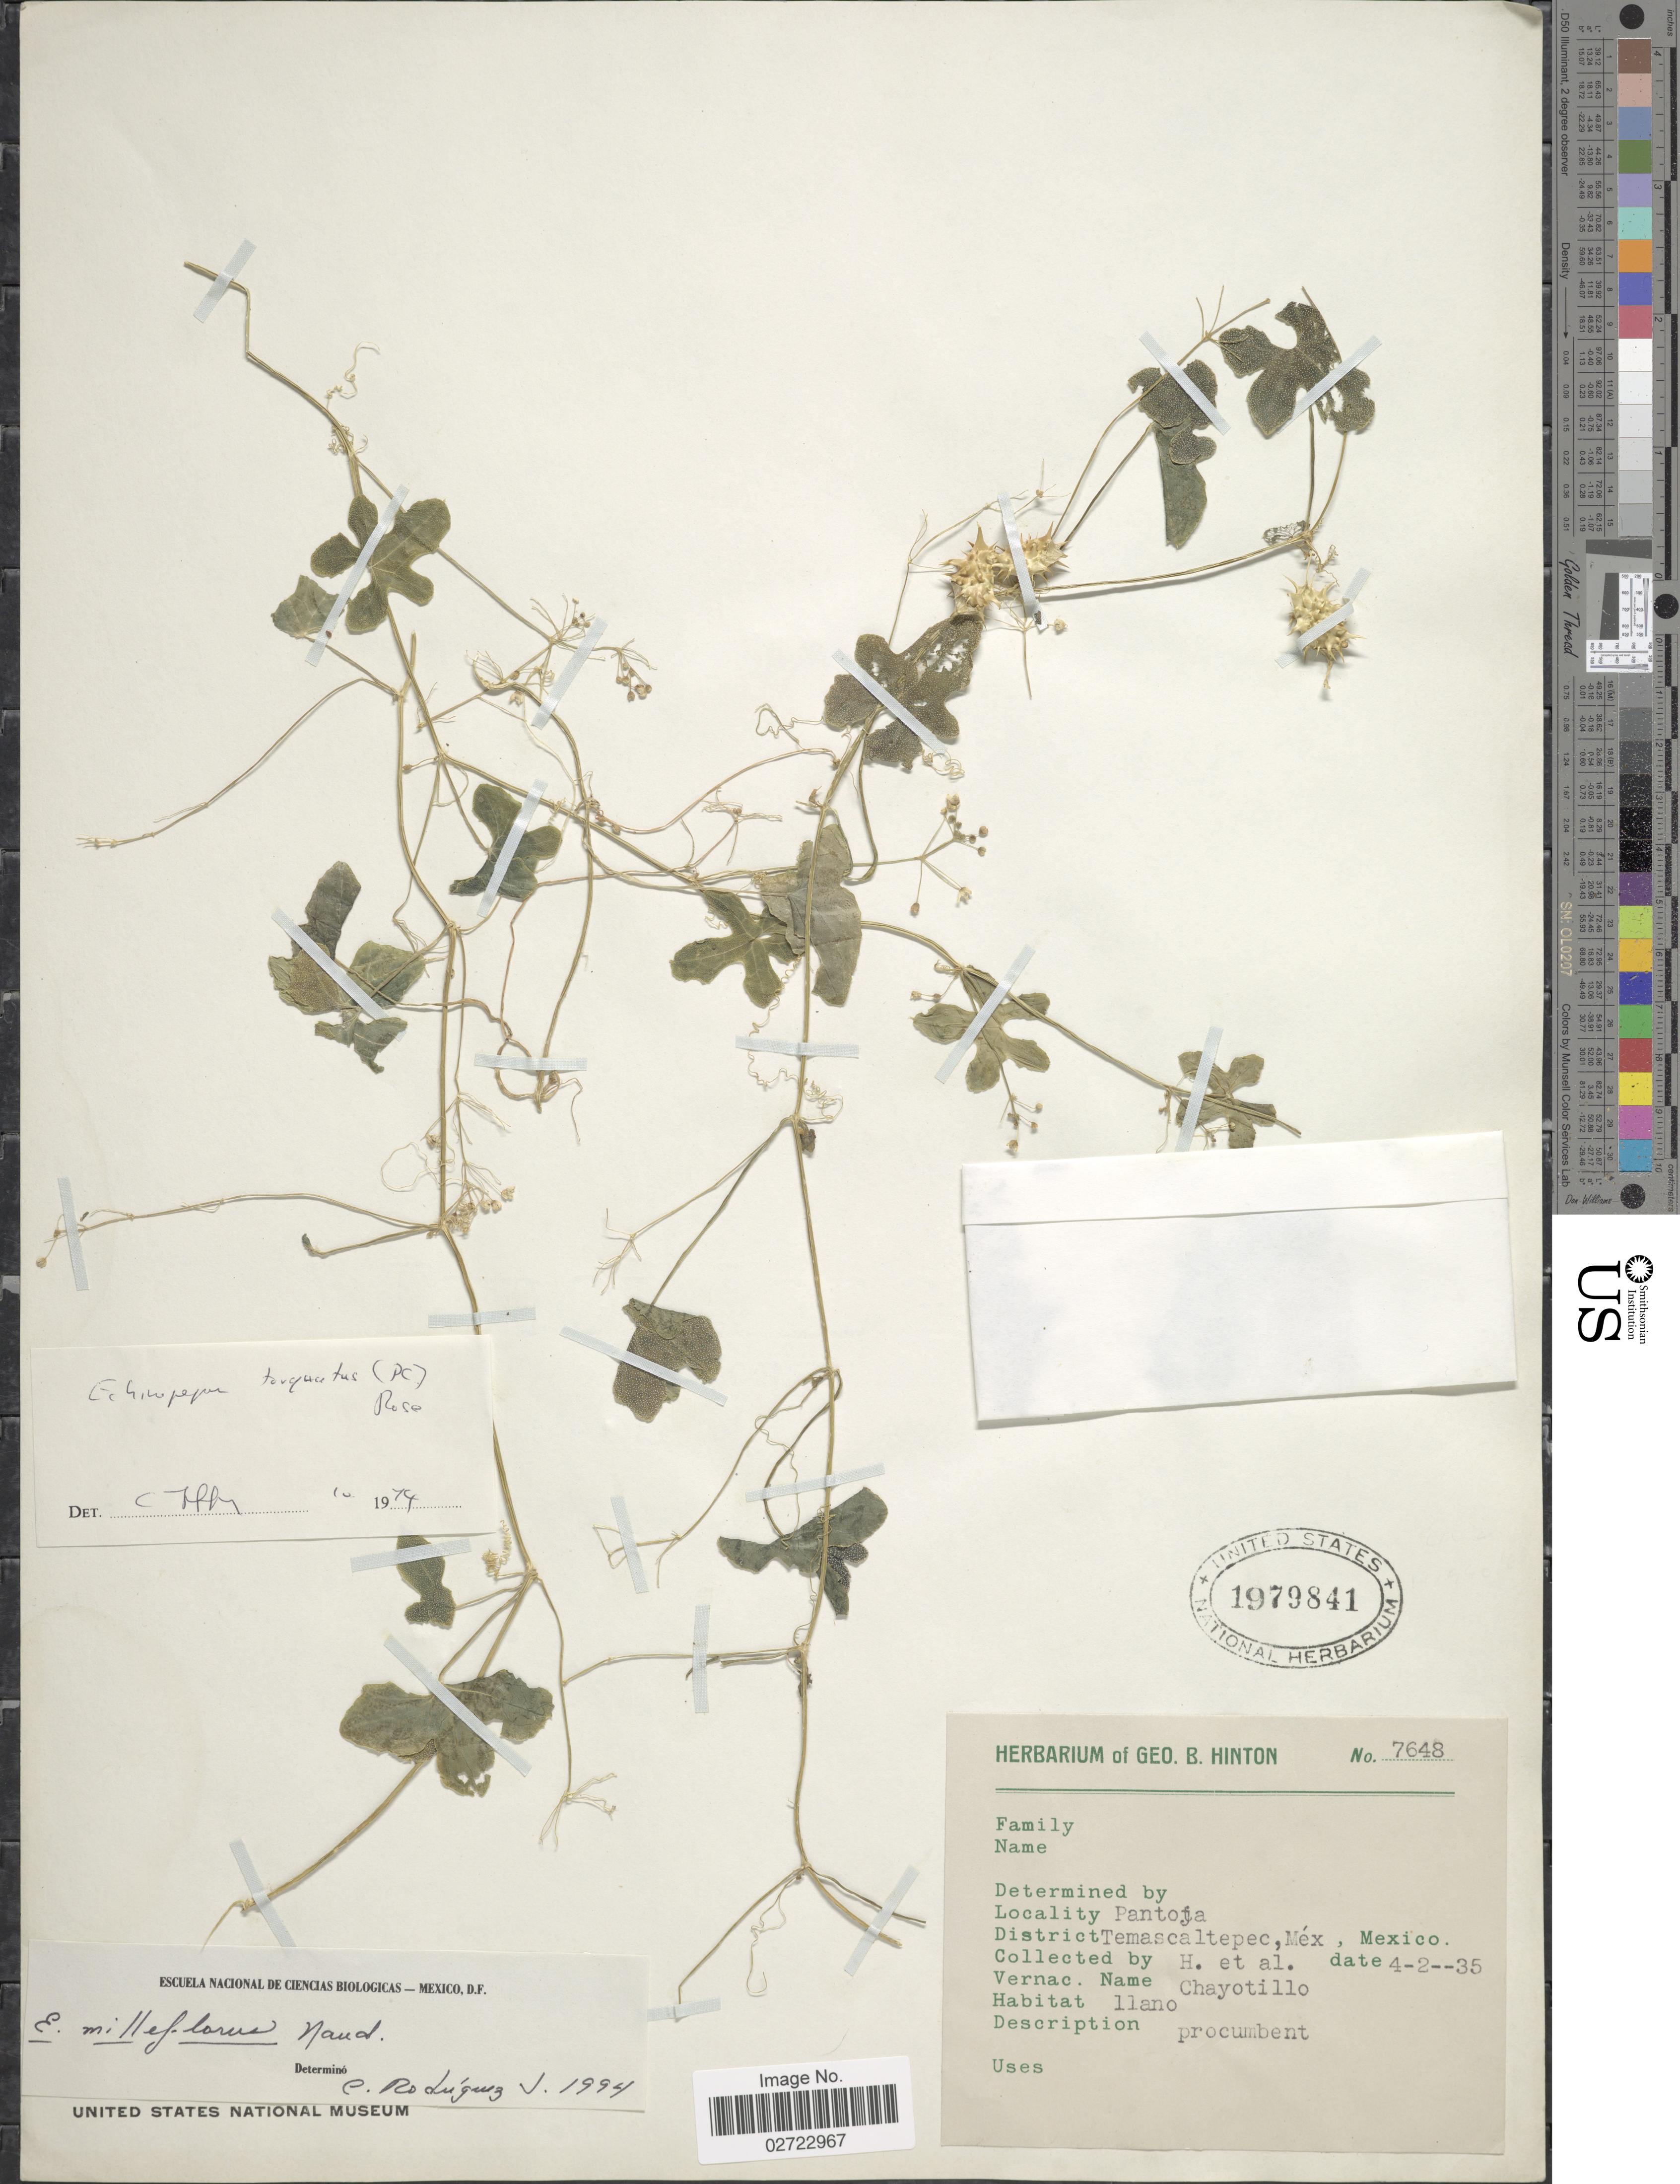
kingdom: Plantae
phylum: Tracheophyta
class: Magnoliopsida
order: Cucurbitales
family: Cucurbitaceae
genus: Echinopepon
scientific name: Echinopepon milleflorus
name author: Naudin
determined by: Rodríguez, C.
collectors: G. B. Hinton & et al.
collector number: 7648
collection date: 1935-04-02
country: Mexico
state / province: México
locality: Pantoja, District Temascaltepec.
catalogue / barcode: US 1979841